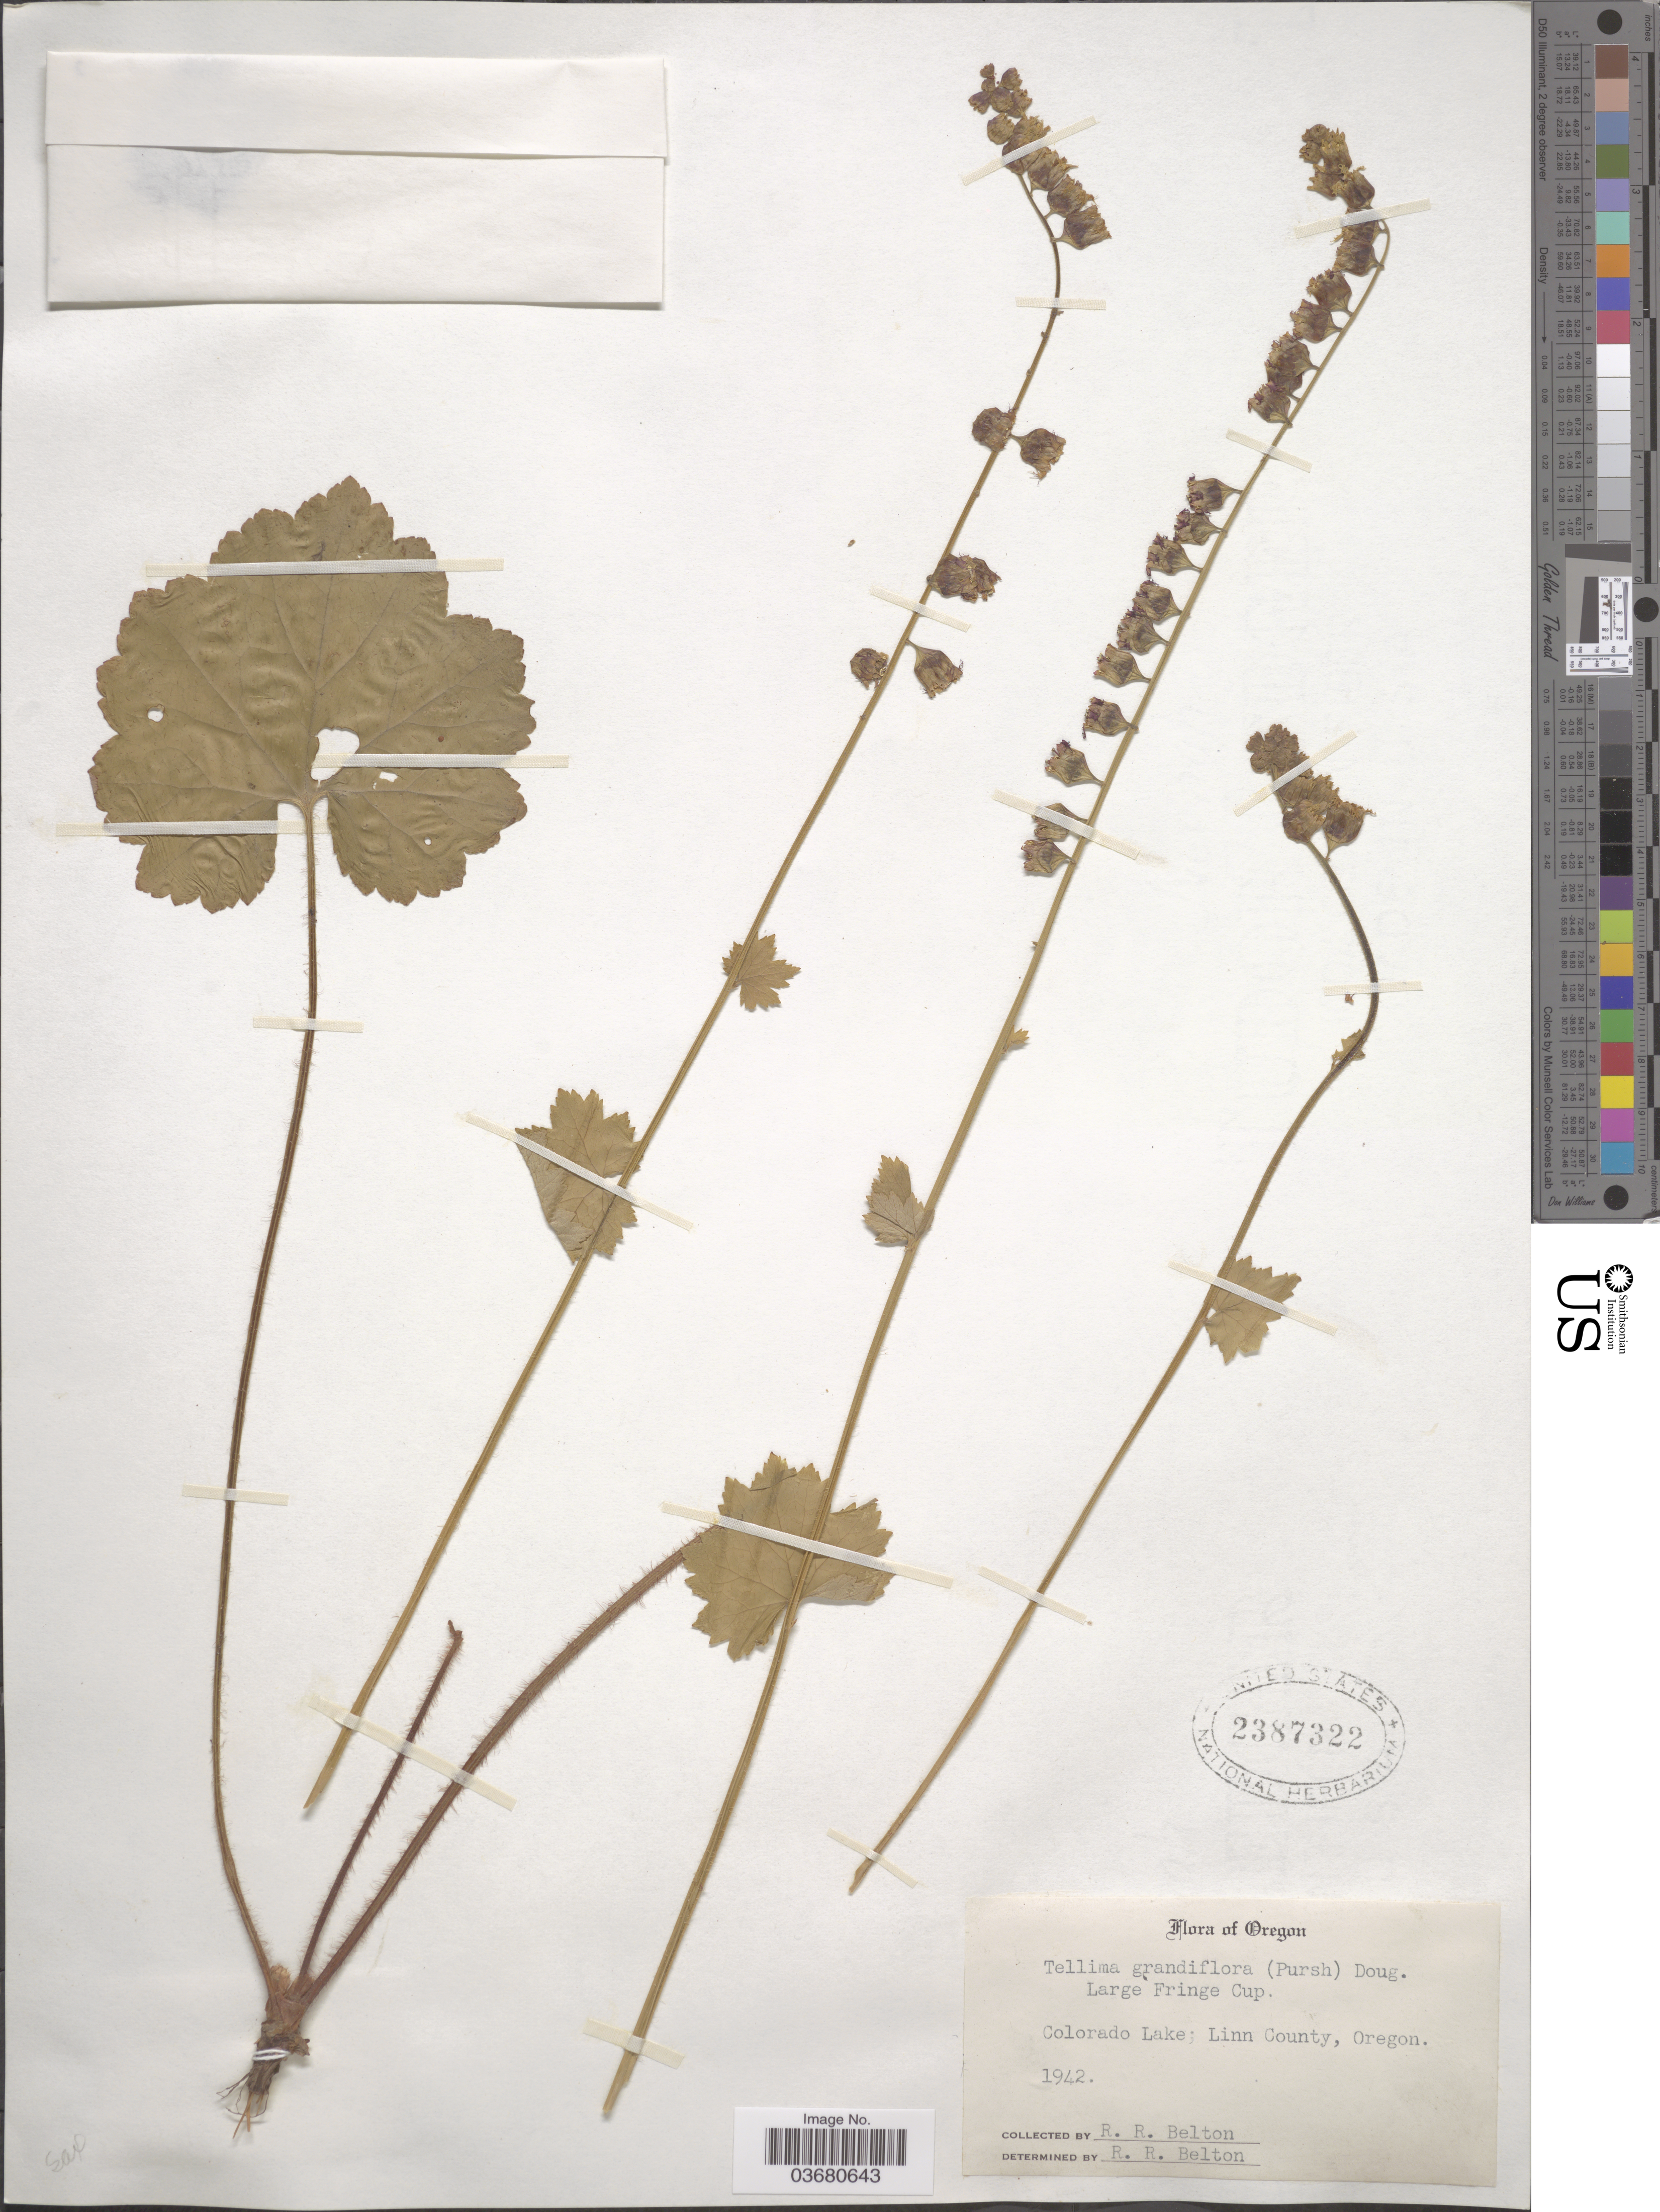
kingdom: Plantae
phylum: Tracheophyta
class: Magnoliopsida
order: Saxifragales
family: Saxifragaceae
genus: Tellima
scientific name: Tellima grandiflora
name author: (Pursh) Douglas ex Lindl.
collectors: R. Belton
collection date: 1942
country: United States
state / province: Oregon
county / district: Linn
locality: Large Fringe Cup. Colorado Lake; Linn County.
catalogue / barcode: US 2387322